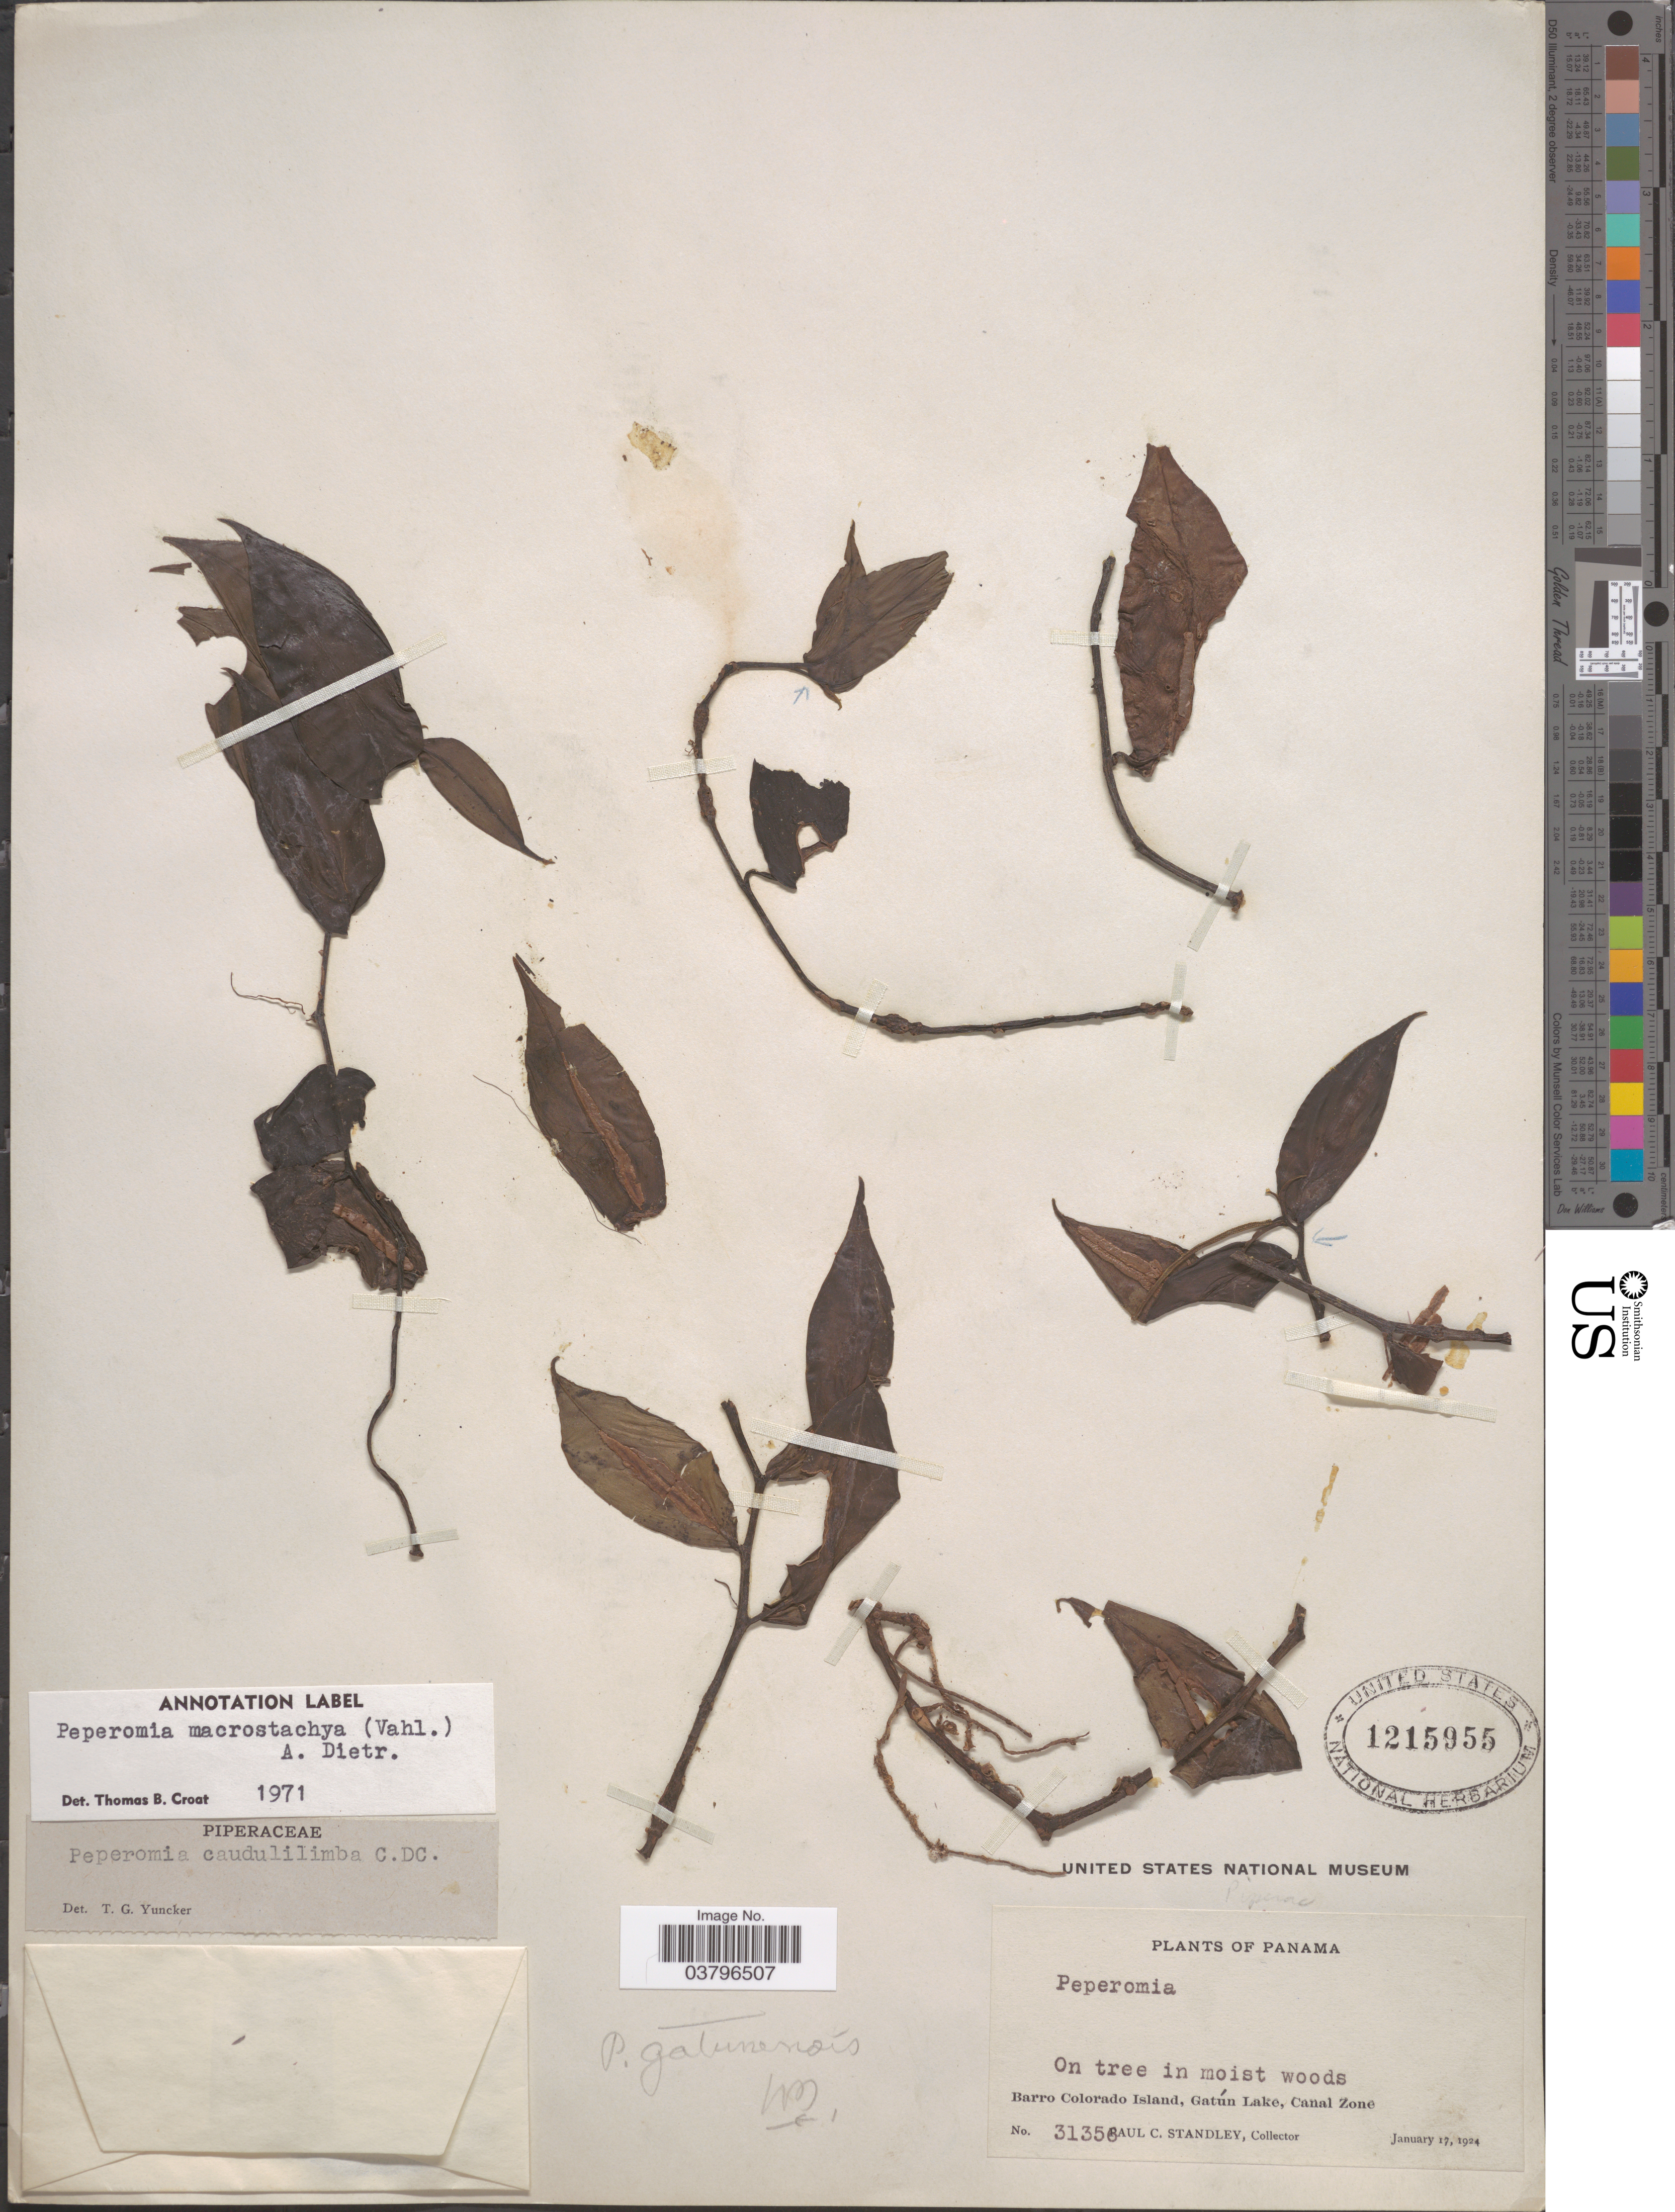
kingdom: Plantae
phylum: Tracheophyta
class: Magnoliopsida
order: Piperales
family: Piperaceae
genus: Peperomia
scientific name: Peperomia macrostachya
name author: (Vahl) A. Dietr.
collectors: P. C. Standley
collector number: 31356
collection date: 1924-01-17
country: Panama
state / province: Panamá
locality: Barro Colorado Island, Gatún Lake, Canal Zone.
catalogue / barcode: US 1215955